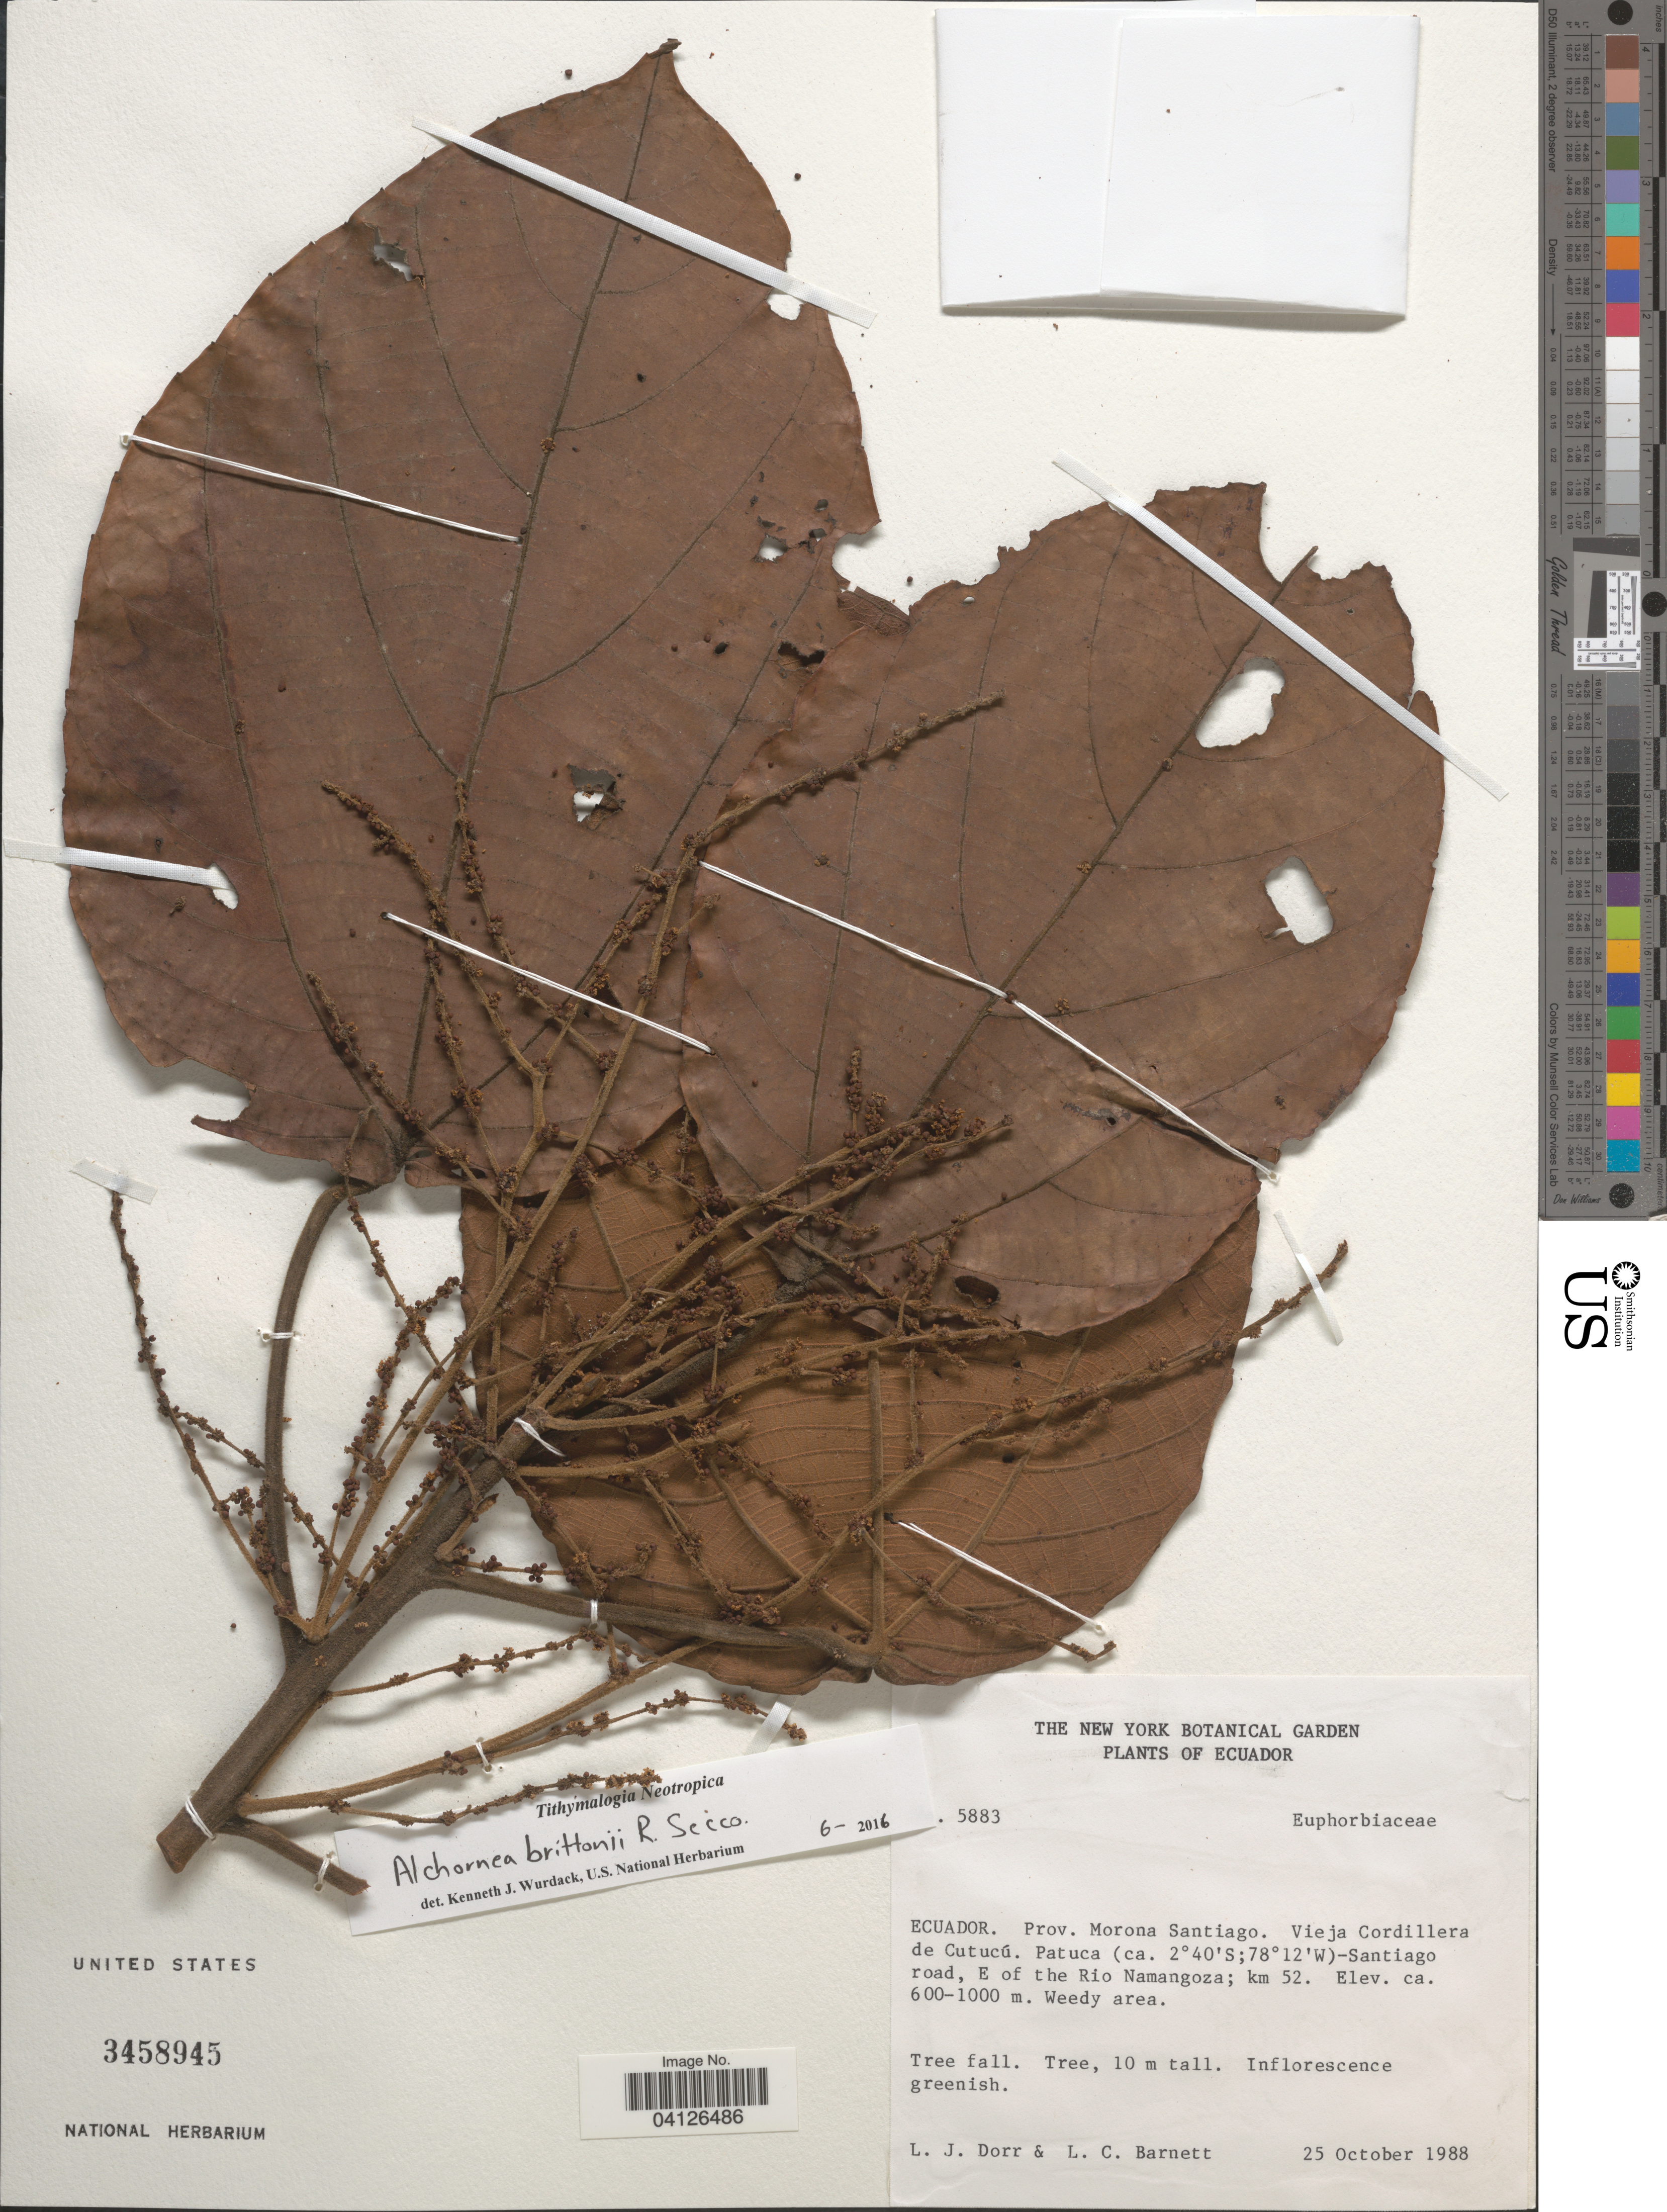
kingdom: Plantae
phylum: Tracheophyta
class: Magnoliopsida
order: Malpighiales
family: Euphorbiaceae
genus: Alchornea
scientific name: Alchornea brittonii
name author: Secco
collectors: L. J. Dorr & L. C. Barnett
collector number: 5883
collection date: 1988-10-25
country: Ecuador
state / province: Morona-Santiago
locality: Vieja Cordillera de Cutucú. Patuca-Santiago road, E of the Rio Namangoza; km 52.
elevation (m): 600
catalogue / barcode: US 3458945